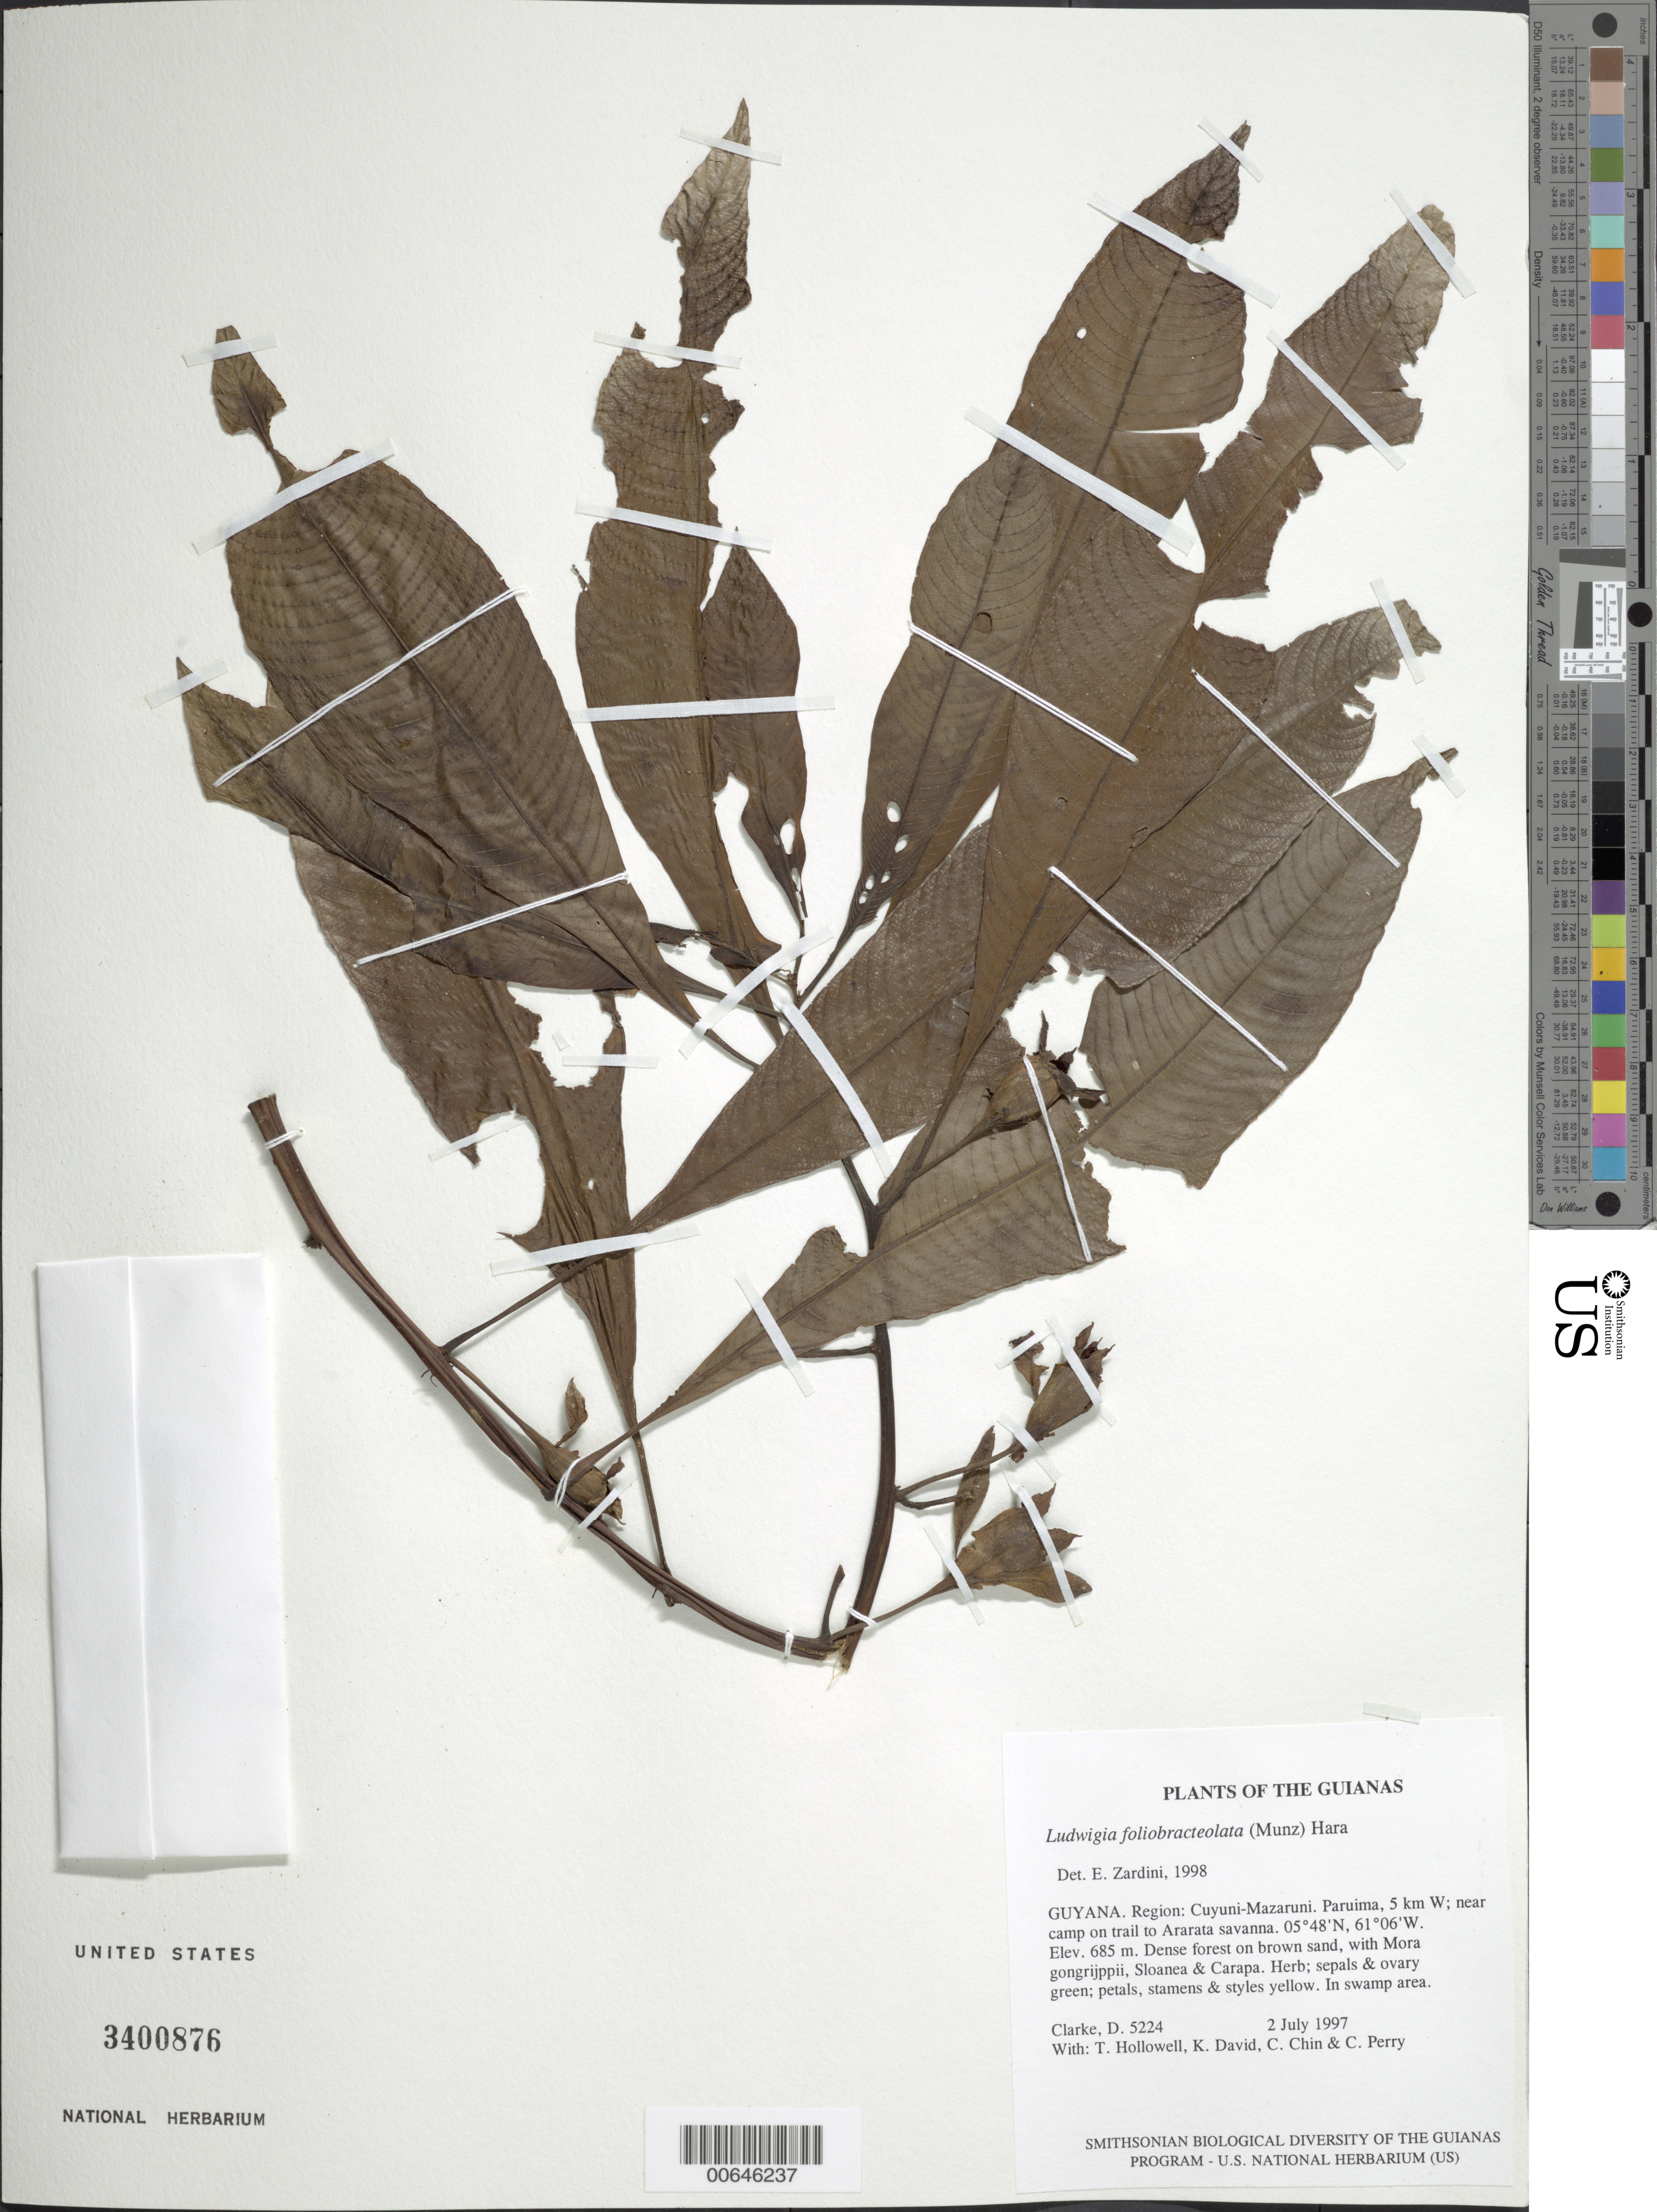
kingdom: Plantae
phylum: Tracheophyta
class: Magnoliopsida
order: Myrtales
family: Onagraceae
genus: Ludwigia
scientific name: Ludwigia foliobracteolata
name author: (Munz) H. Hara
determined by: Zardini, E. M.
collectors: H. D. Clarke, T. Hollowell, K. David, C. Chin & C. Perry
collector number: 5224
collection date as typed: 2 July 1997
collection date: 1997-07-02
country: Guyana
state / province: Cuyuni-Mazaruni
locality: Paruima, 5 km W; near camp on trail to Ararata savanna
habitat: Dense forest on brown sand, with Mora gongrijppii, Sloanea & Carapa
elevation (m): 685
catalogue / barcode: US 3400876